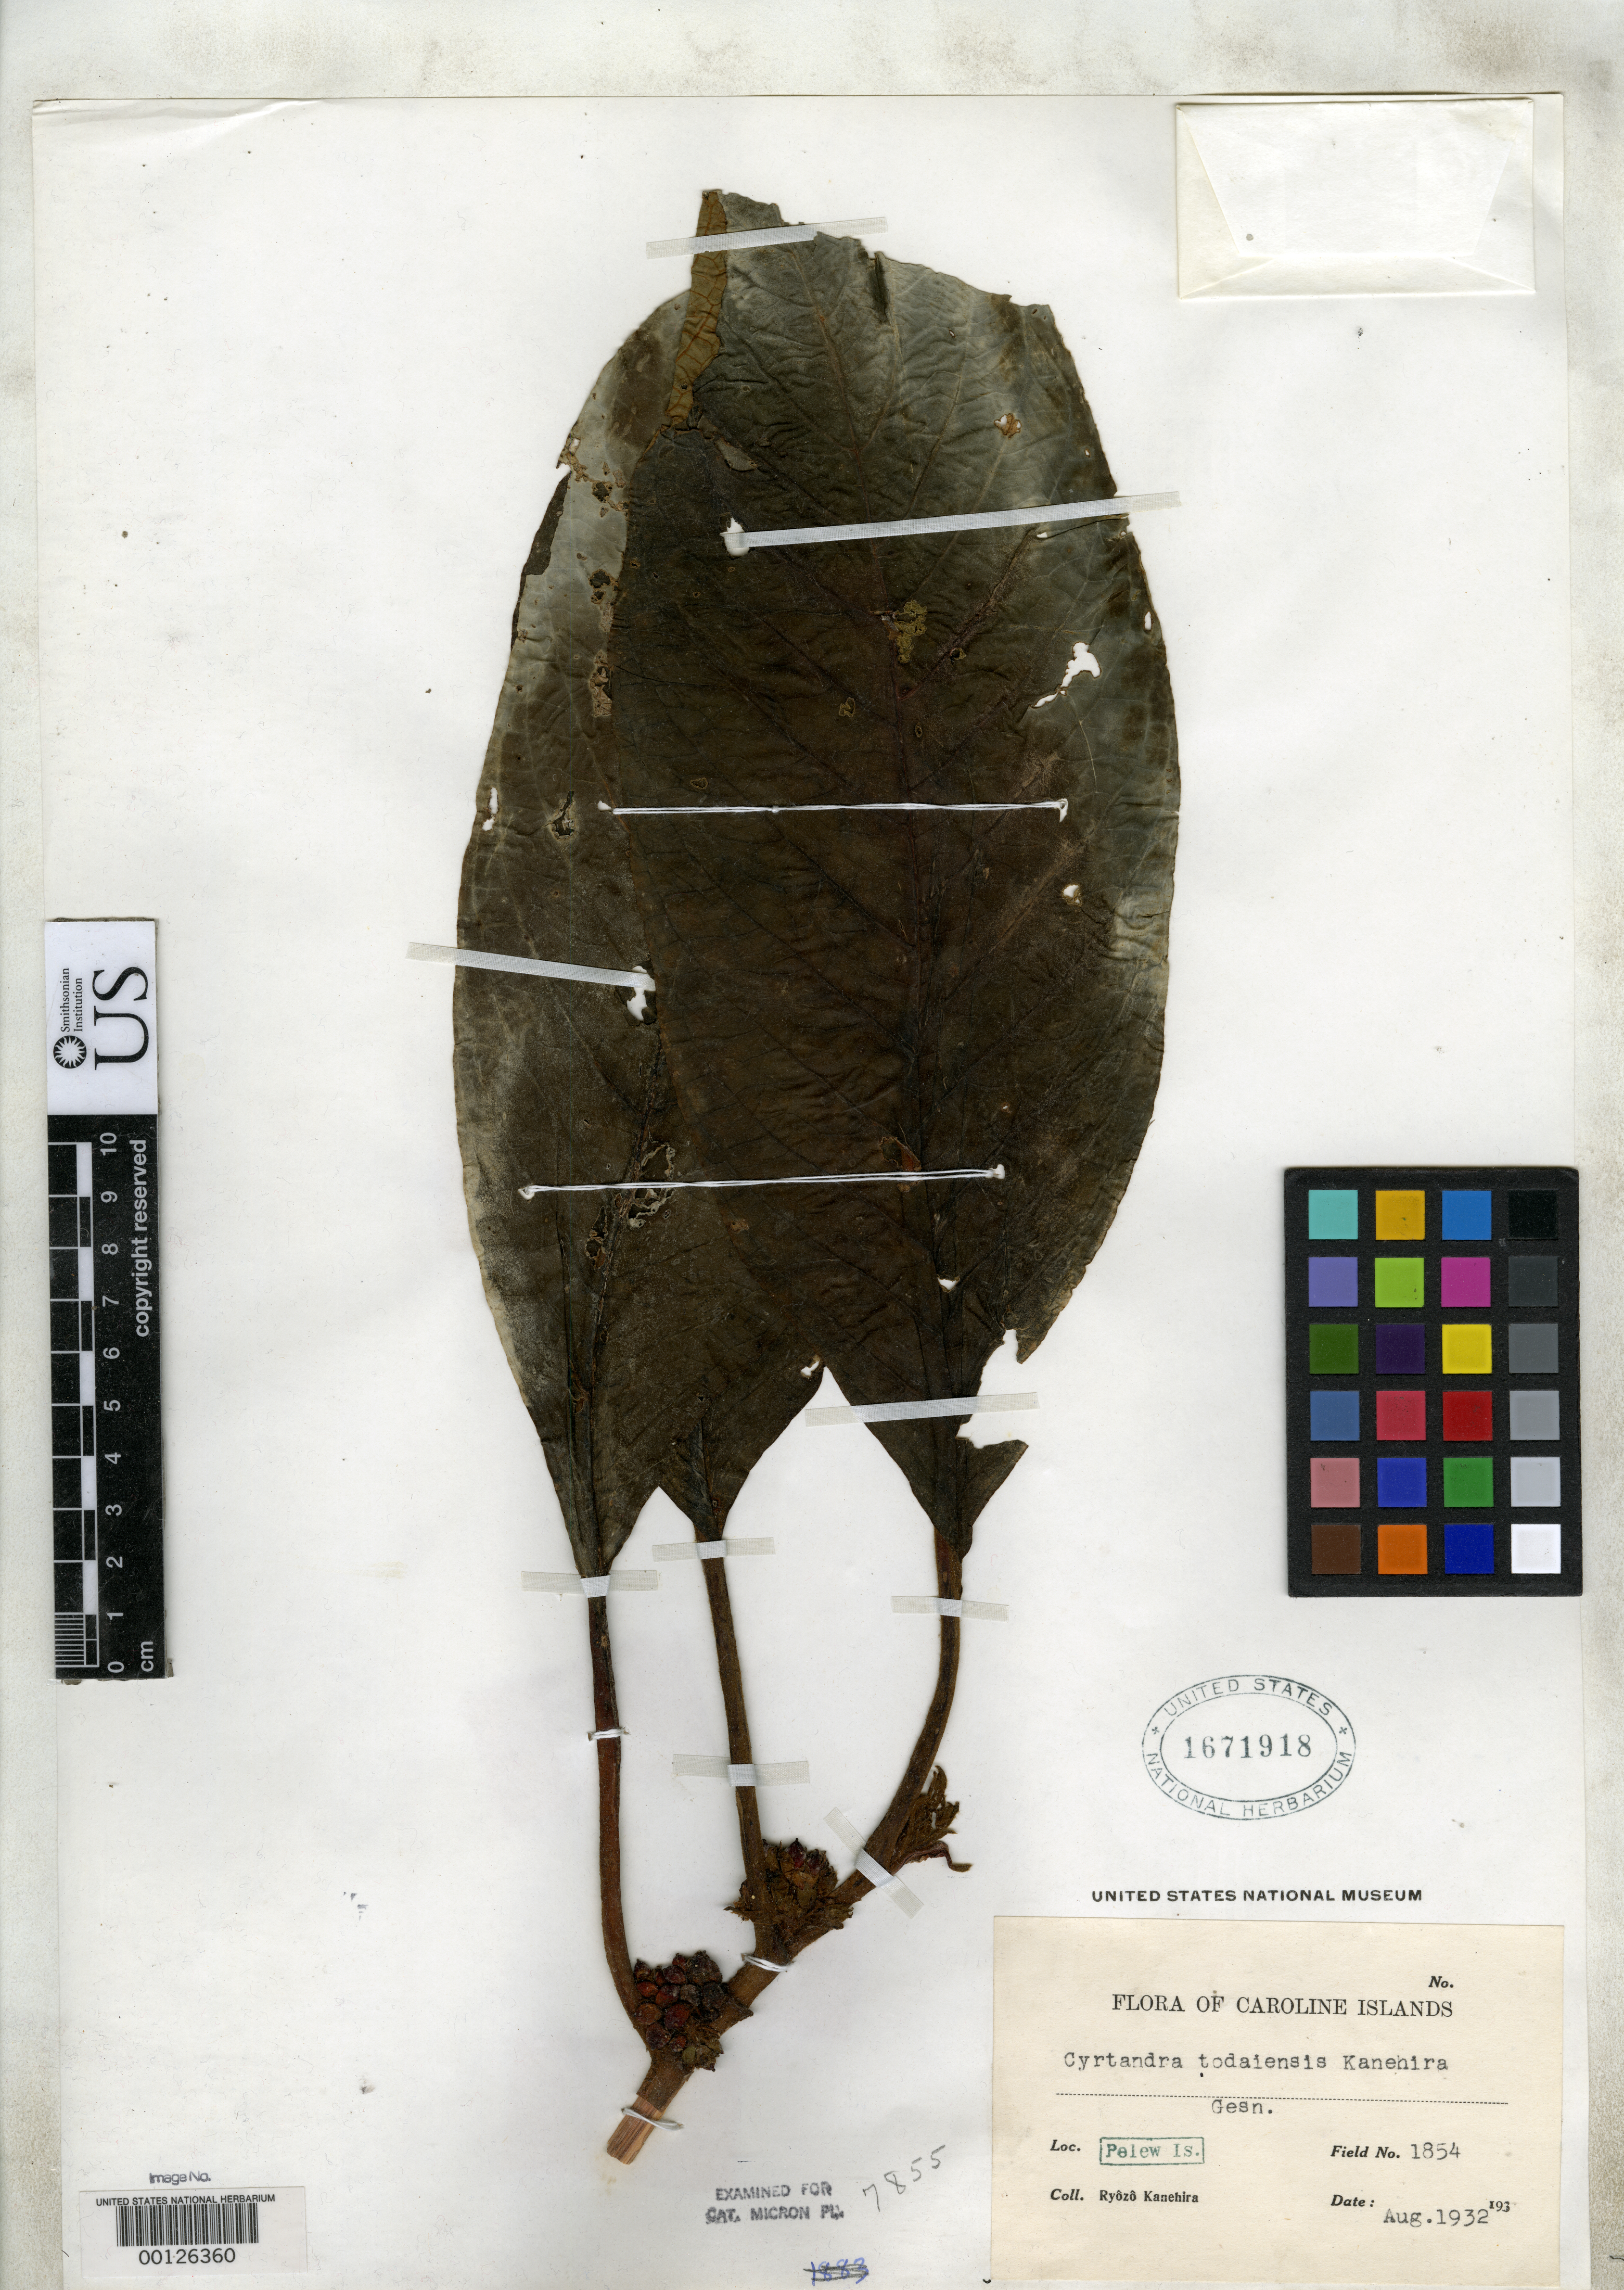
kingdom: Plantae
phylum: Tracheophyta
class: Magnoliopsida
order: Lamiales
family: Gesneriaceae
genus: Cyrtandra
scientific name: Cyrtandra todaiensis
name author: Kaneh.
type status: Isotype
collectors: R. Kanehira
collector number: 1854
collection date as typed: Aug 1932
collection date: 1932-08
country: Palau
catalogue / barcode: US 1671918